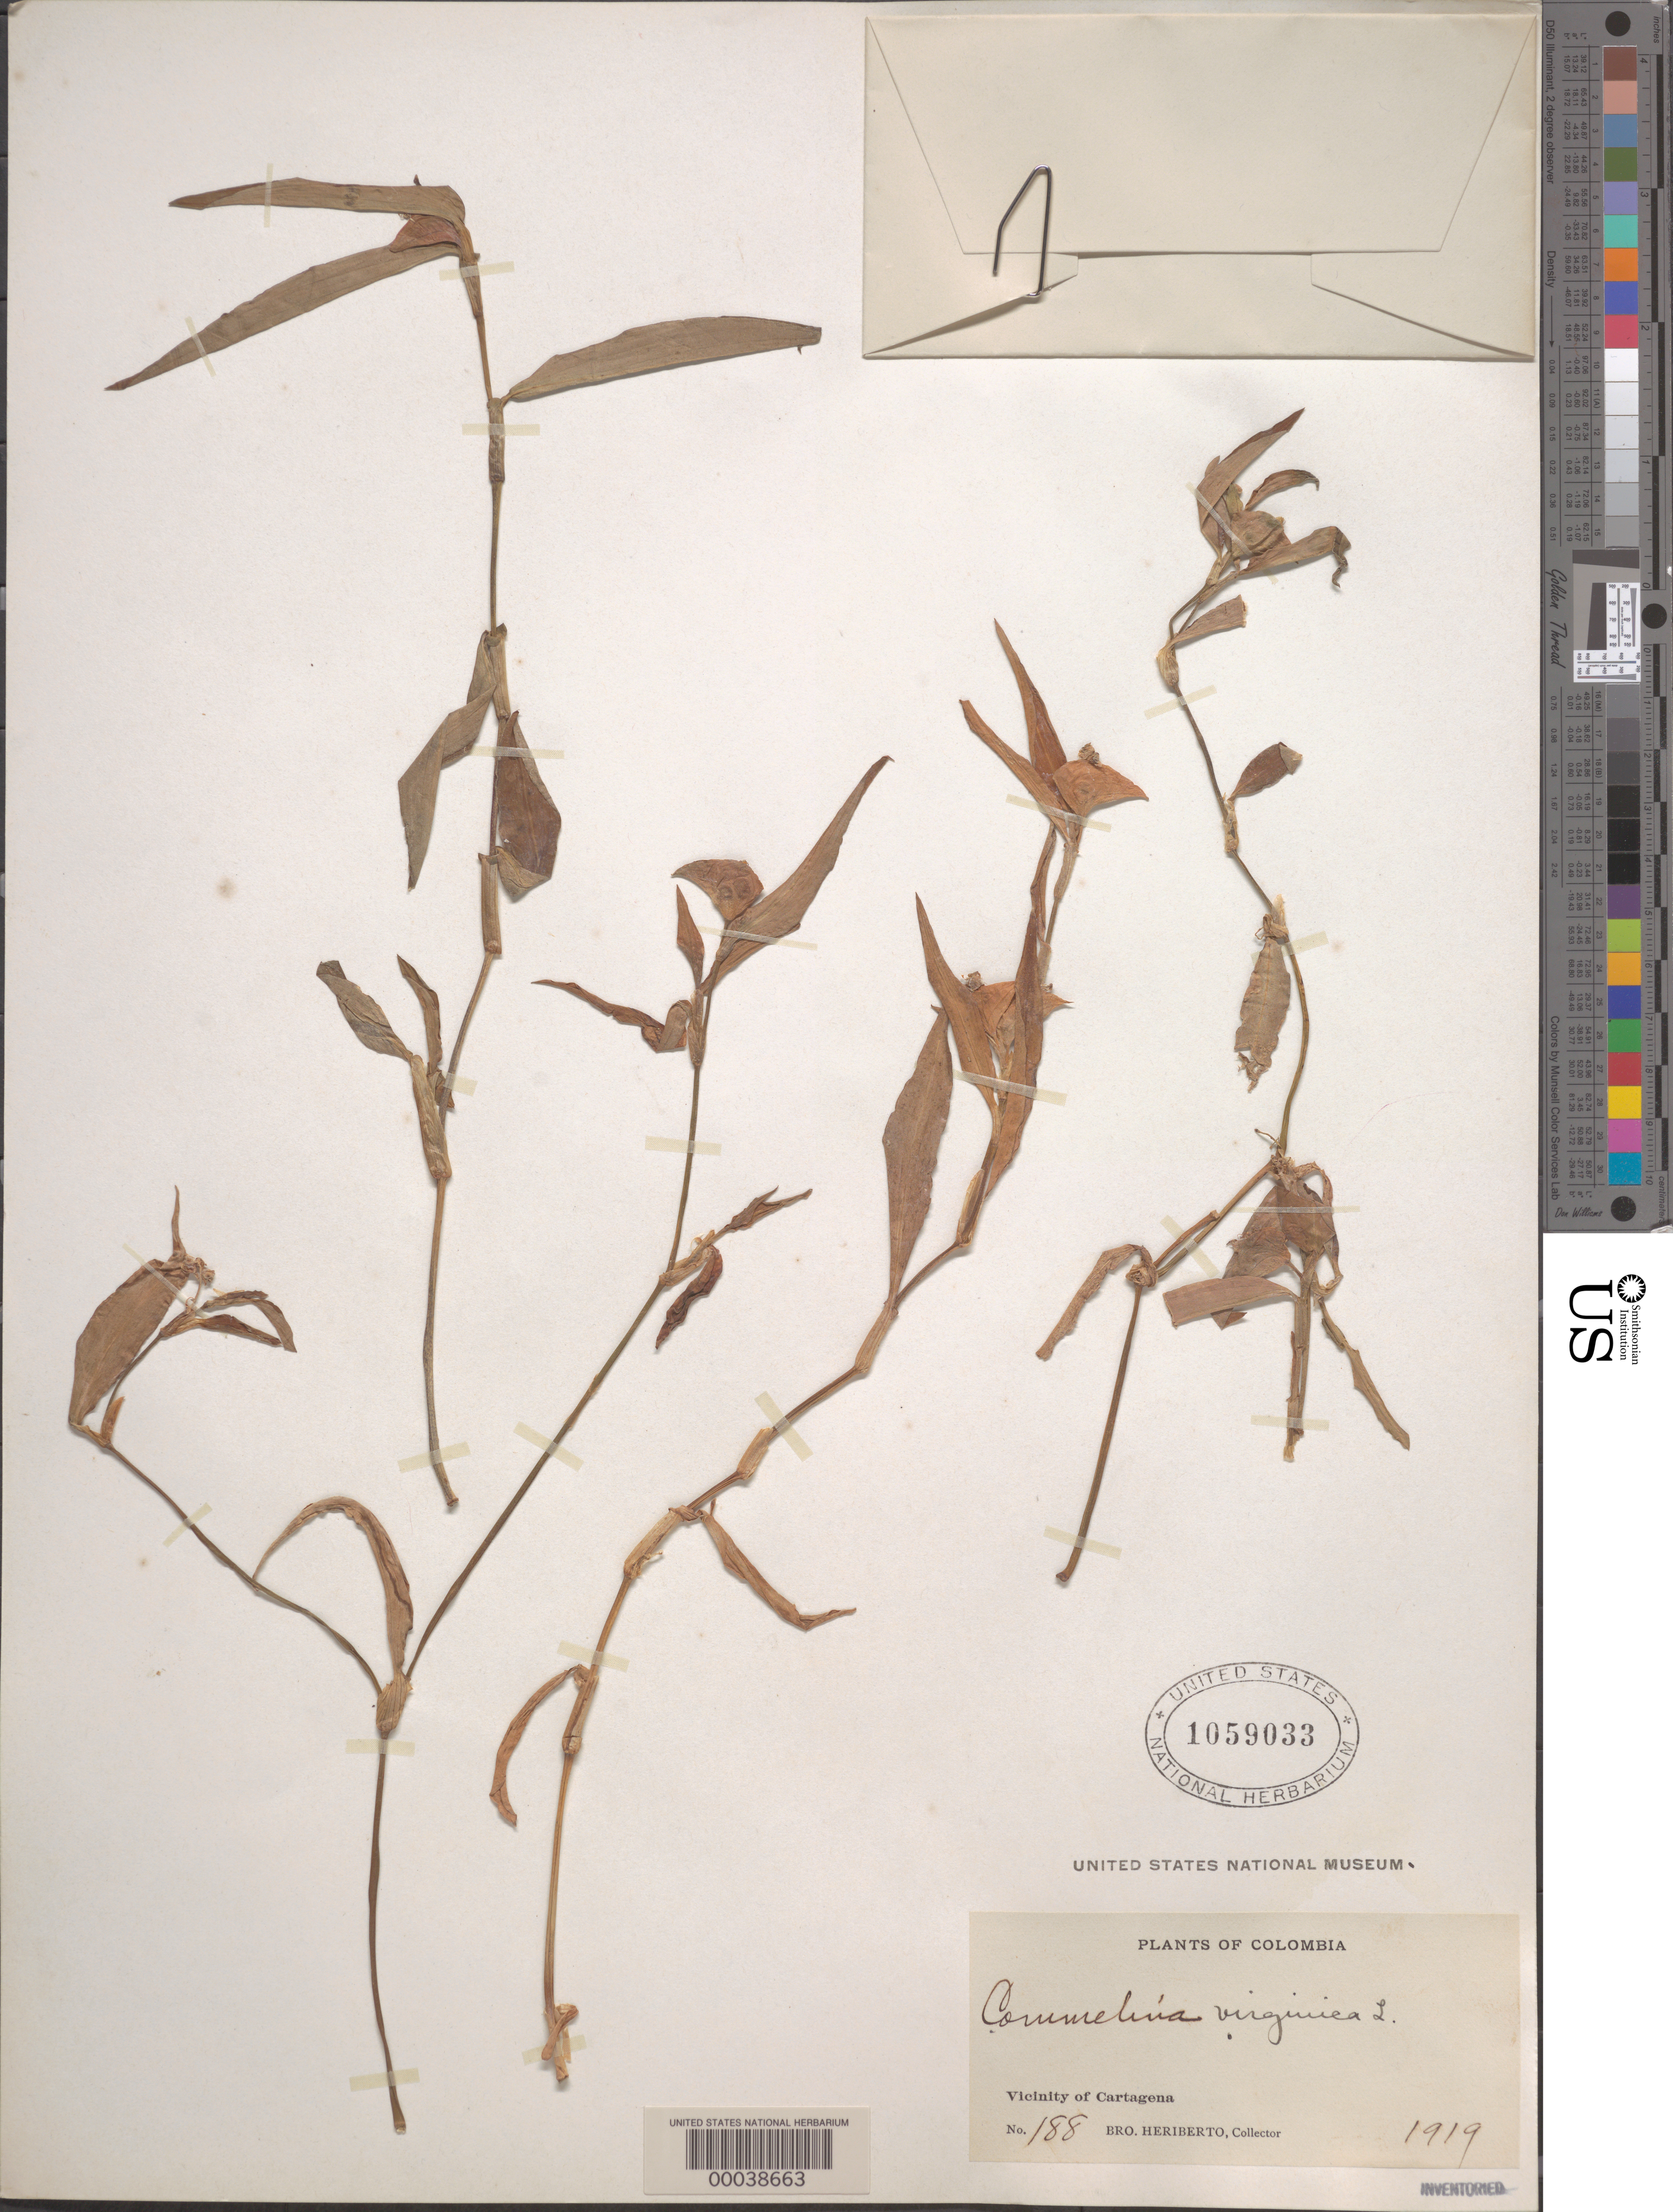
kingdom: Plantae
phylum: Tracheophyta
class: Liliopsida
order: Commelinales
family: Commelinaceae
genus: Commelina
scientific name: Commelina erecta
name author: L.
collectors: B. Herbierto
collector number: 188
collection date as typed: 1919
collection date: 1919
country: Colombia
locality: Near Cartagena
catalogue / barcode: US 1059033